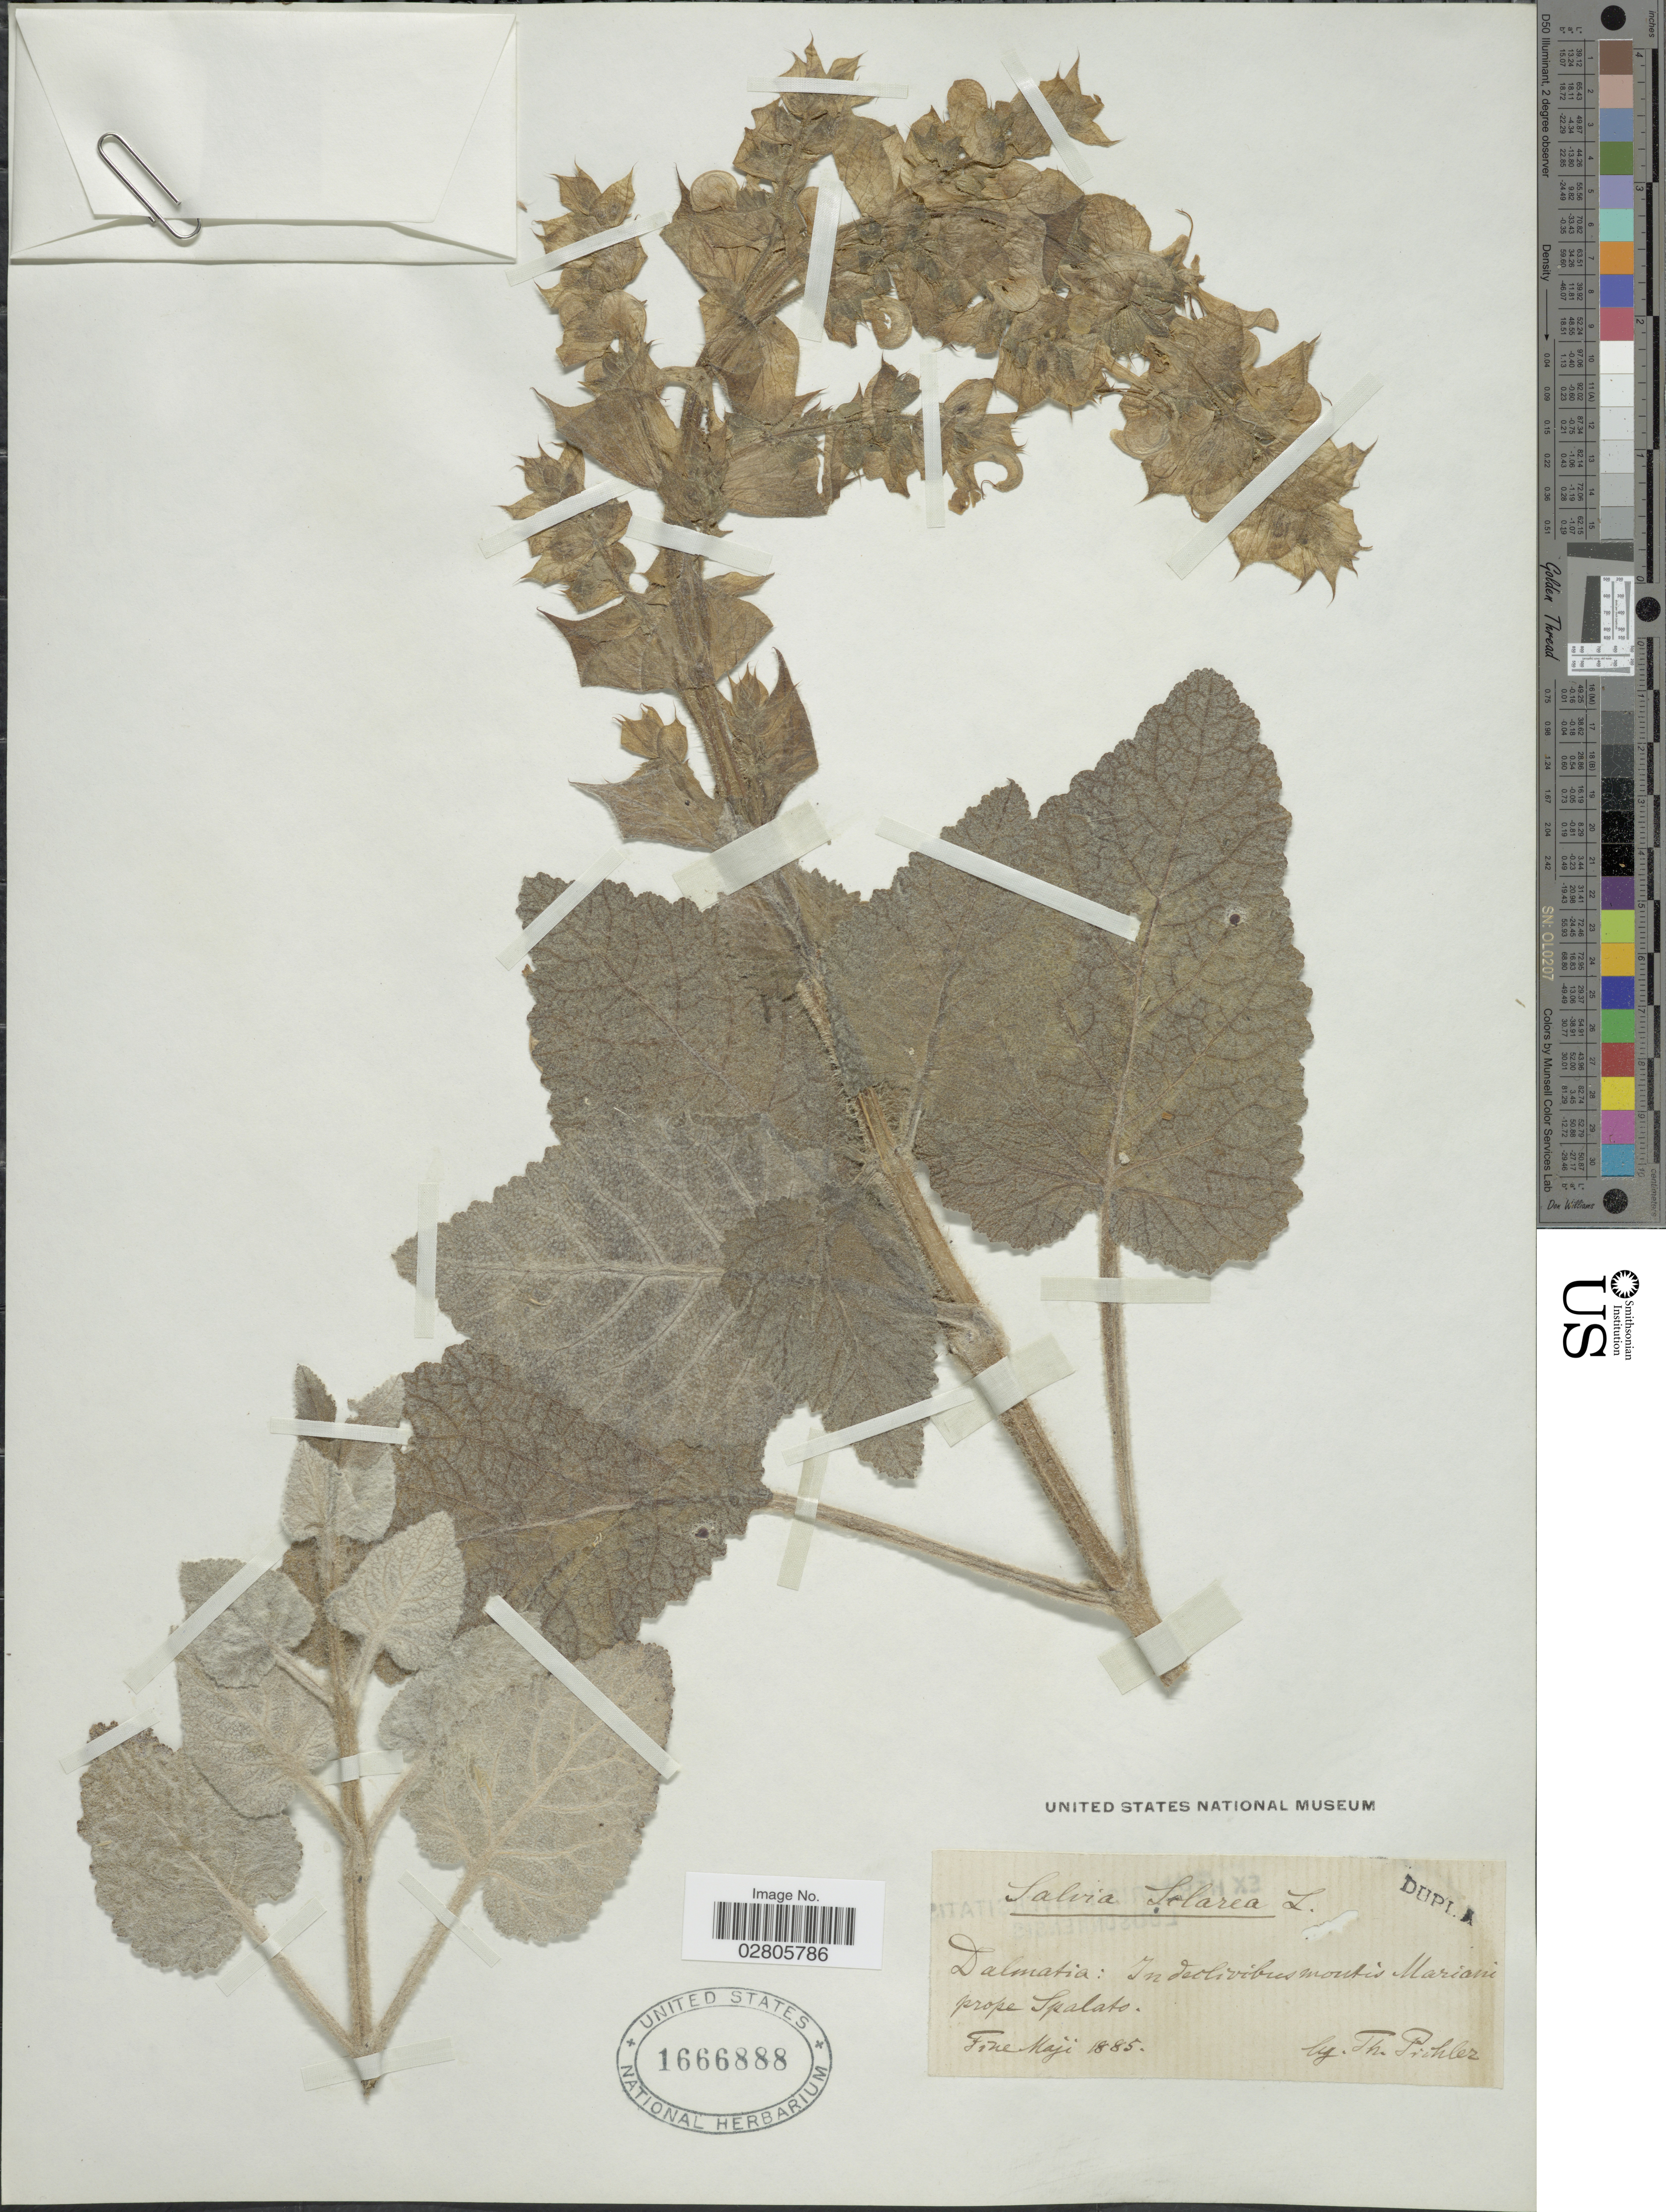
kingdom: Plantae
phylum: Tracheophyta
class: Magnoliopsida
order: Lamiales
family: Lamiaceae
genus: Salvia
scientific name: Salvia sclarea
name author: L.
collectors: T. Pichler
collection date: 1885-05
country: Croatia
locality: Dalmatia: In declivibus montis Mariani prope Spalato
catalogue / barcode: US 1666888